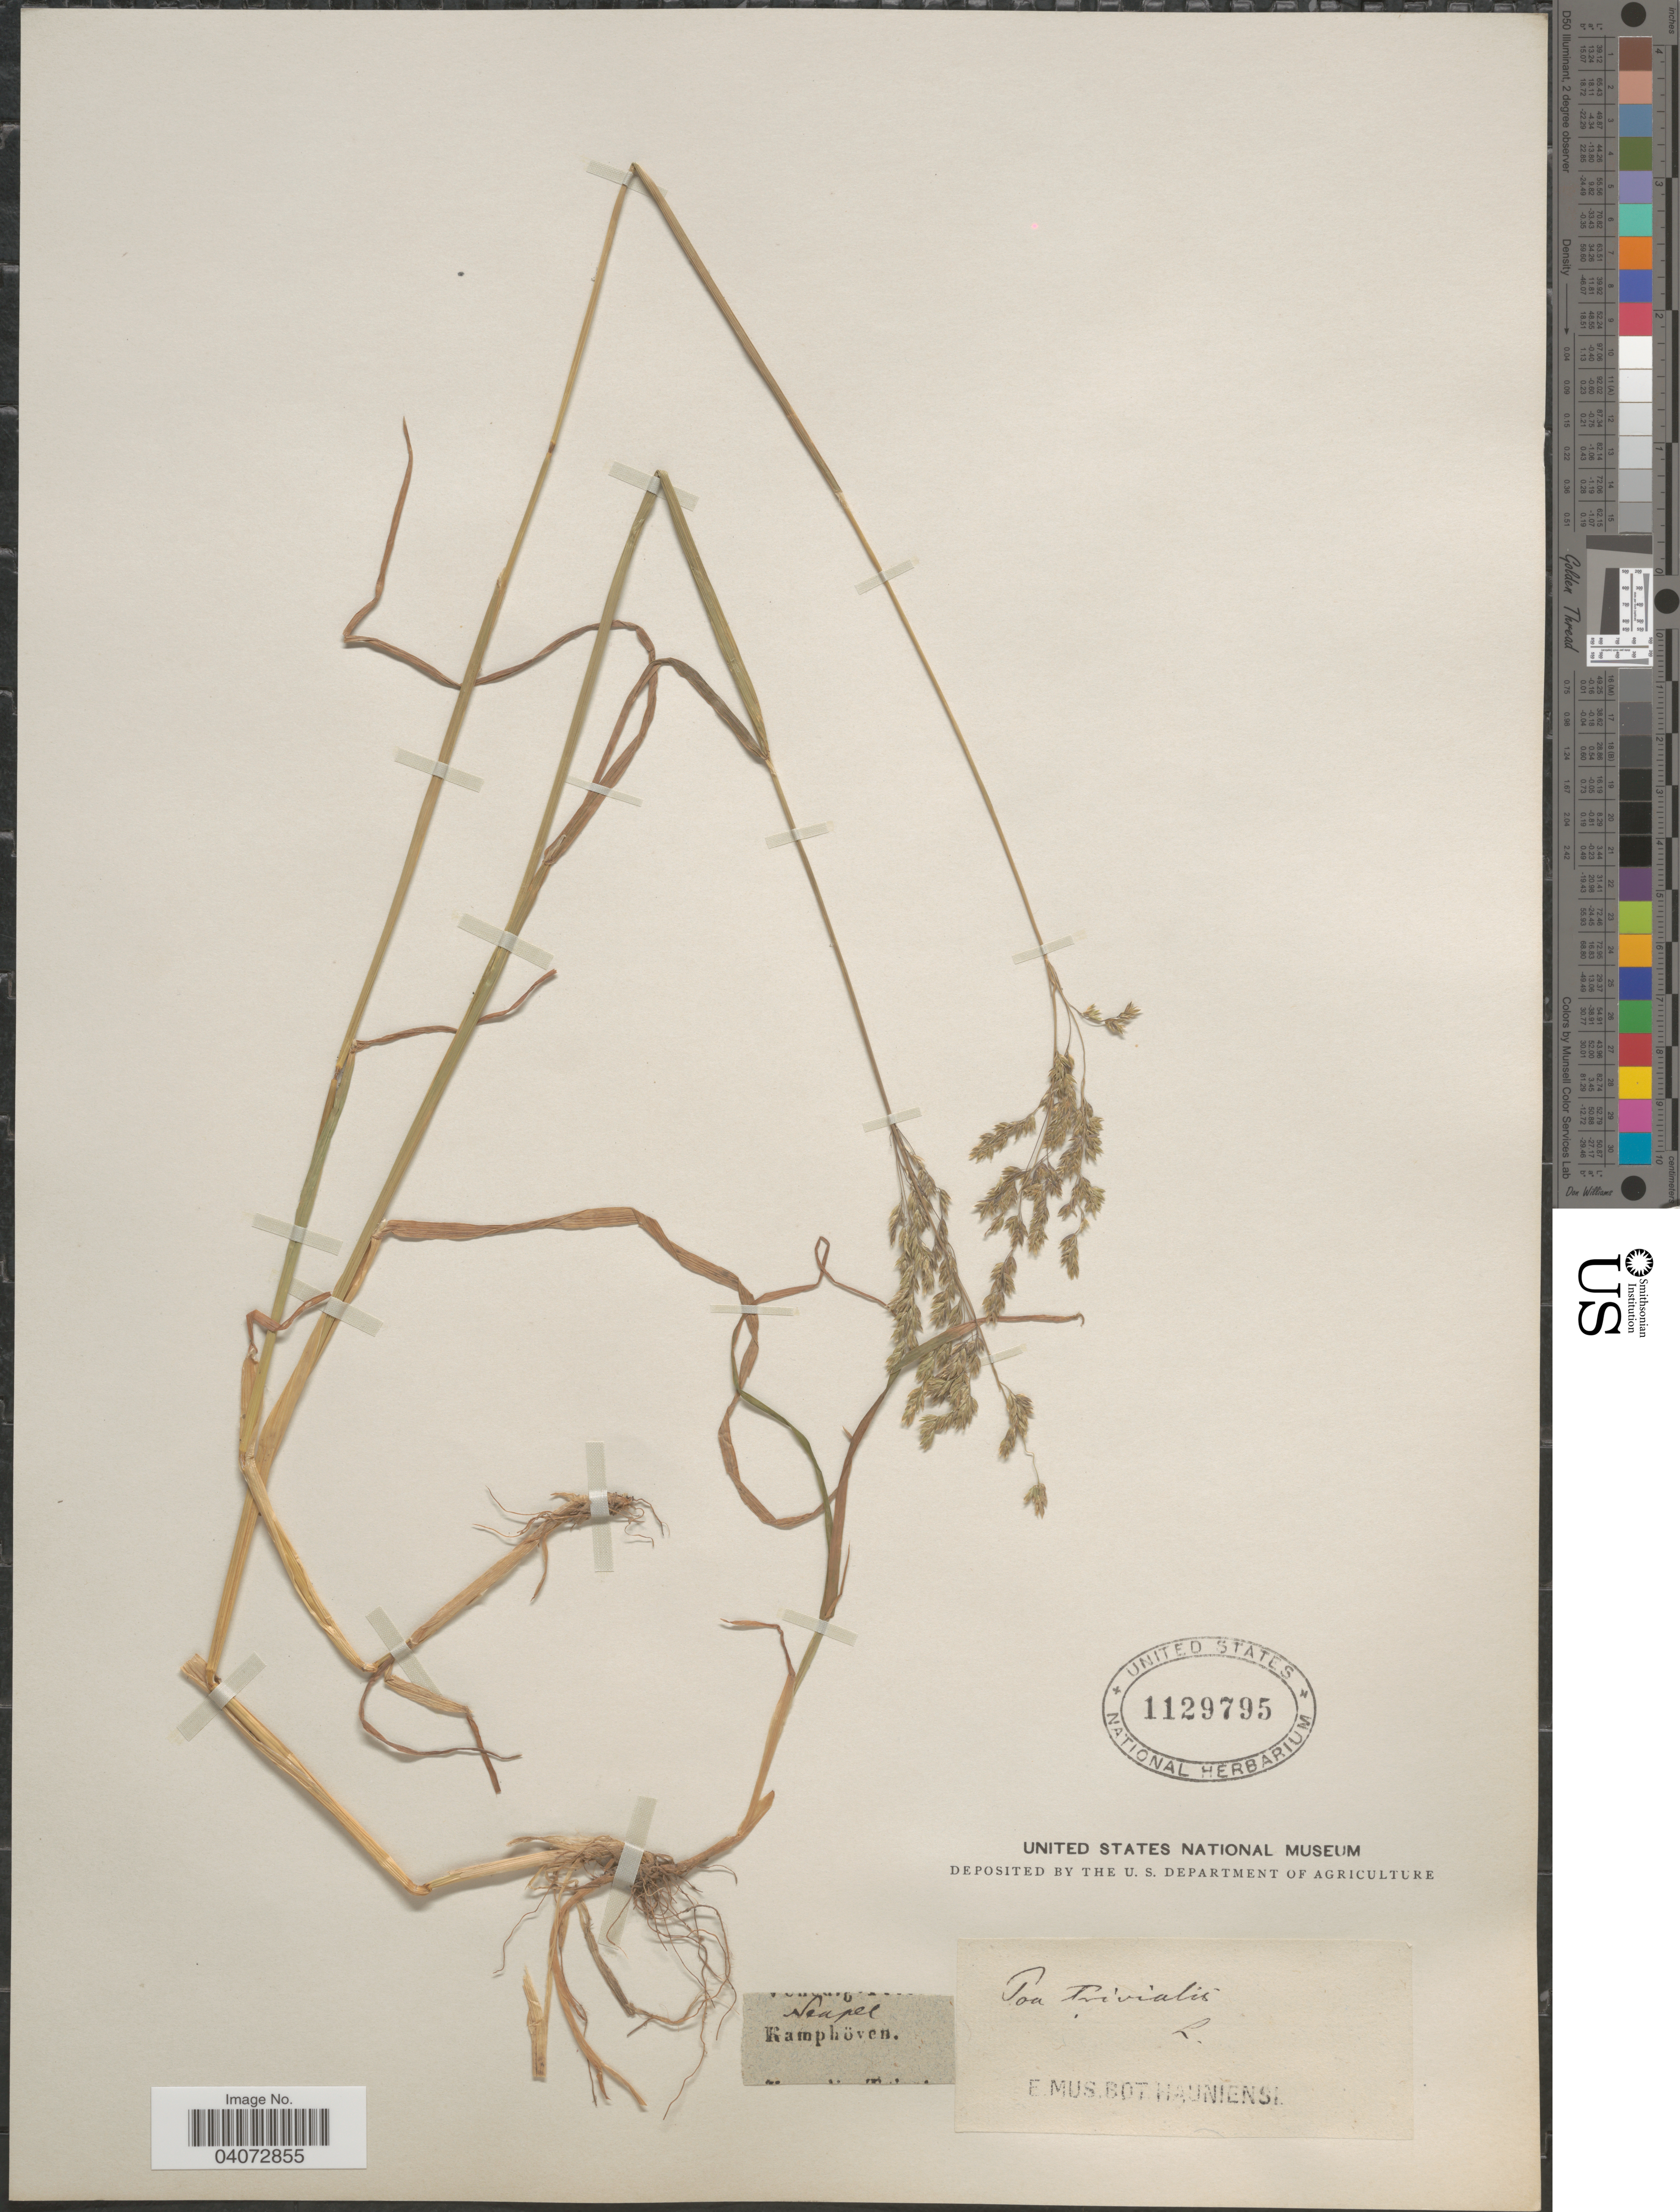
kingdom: Plantae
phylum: Tracheophyta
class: Liliopsida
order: Poales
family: Poaceae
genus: Poa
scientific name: Poa trivialis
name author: L.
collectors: Kamphöven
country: Italy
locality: Neapel.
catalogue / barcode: US 1129796